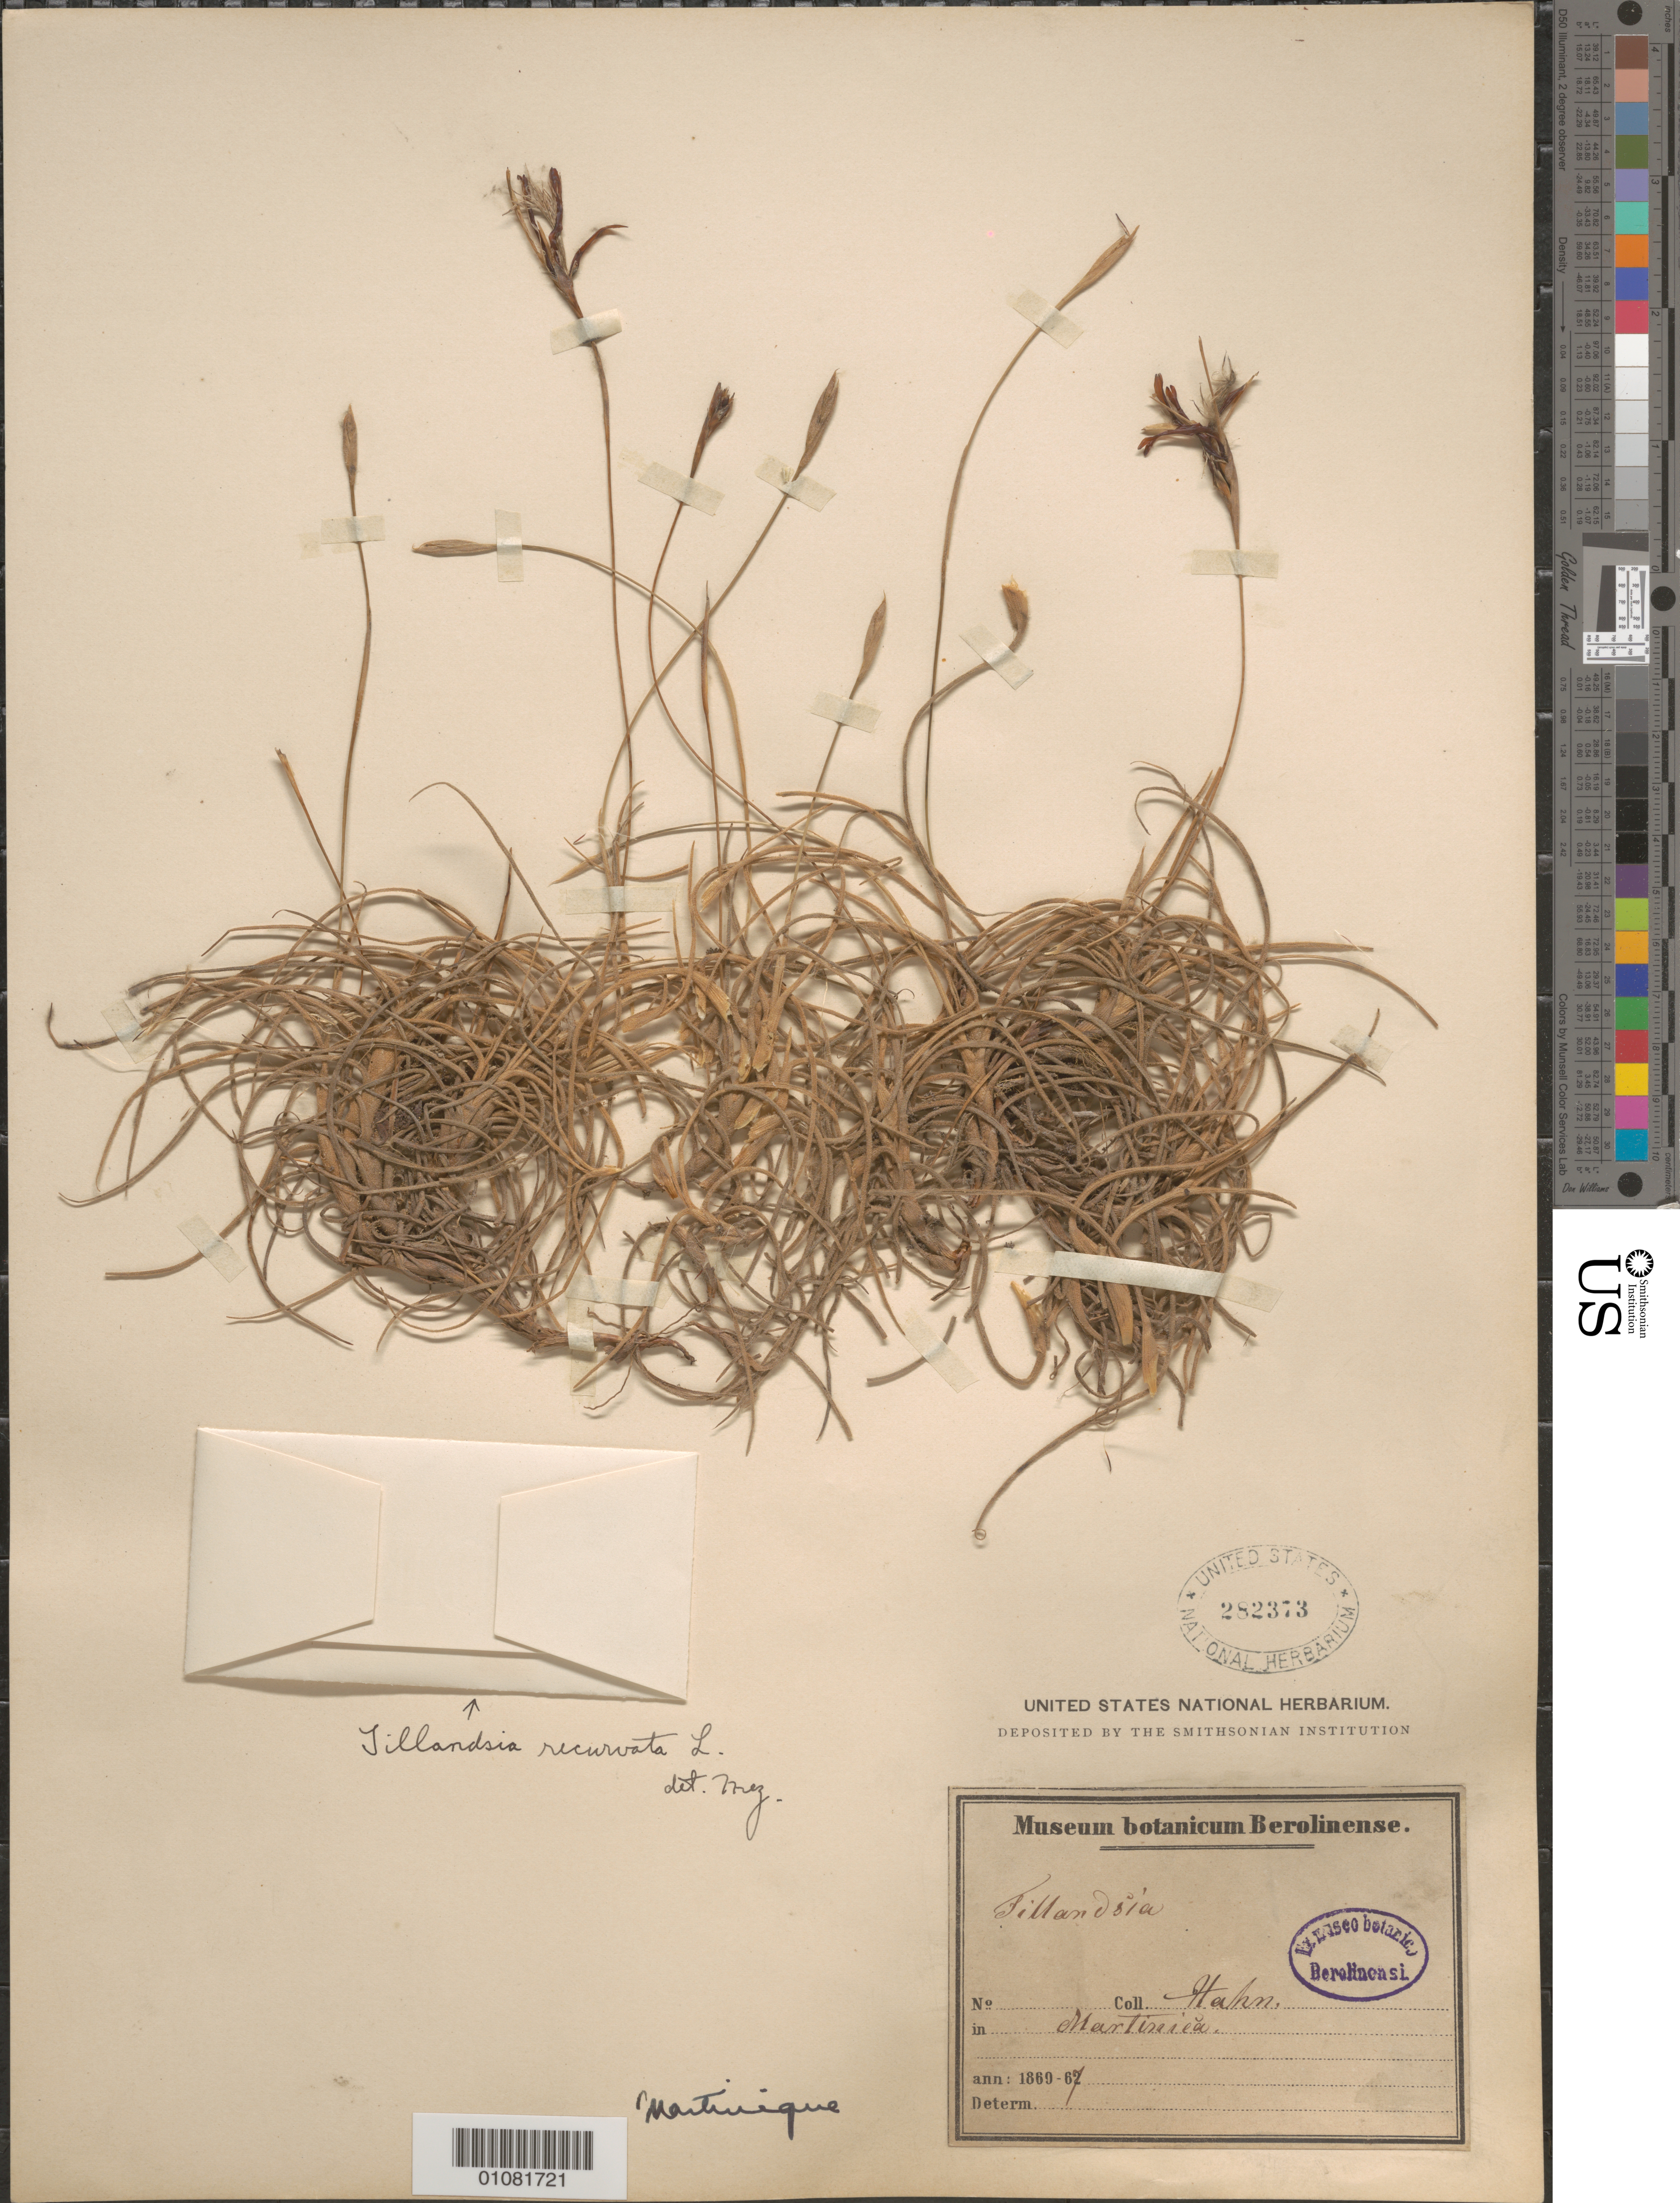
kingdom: Plantae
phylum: Tracheophyta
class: Liliopsida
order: Poales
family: Bromeliaceae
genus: Tillandsia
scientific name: Tillandsia recurvata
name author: L.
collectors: -- Hahn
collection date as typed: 1860 to -- --- 1867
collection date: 1860/1867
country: Martinique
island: Martinique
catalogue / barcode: US 282373